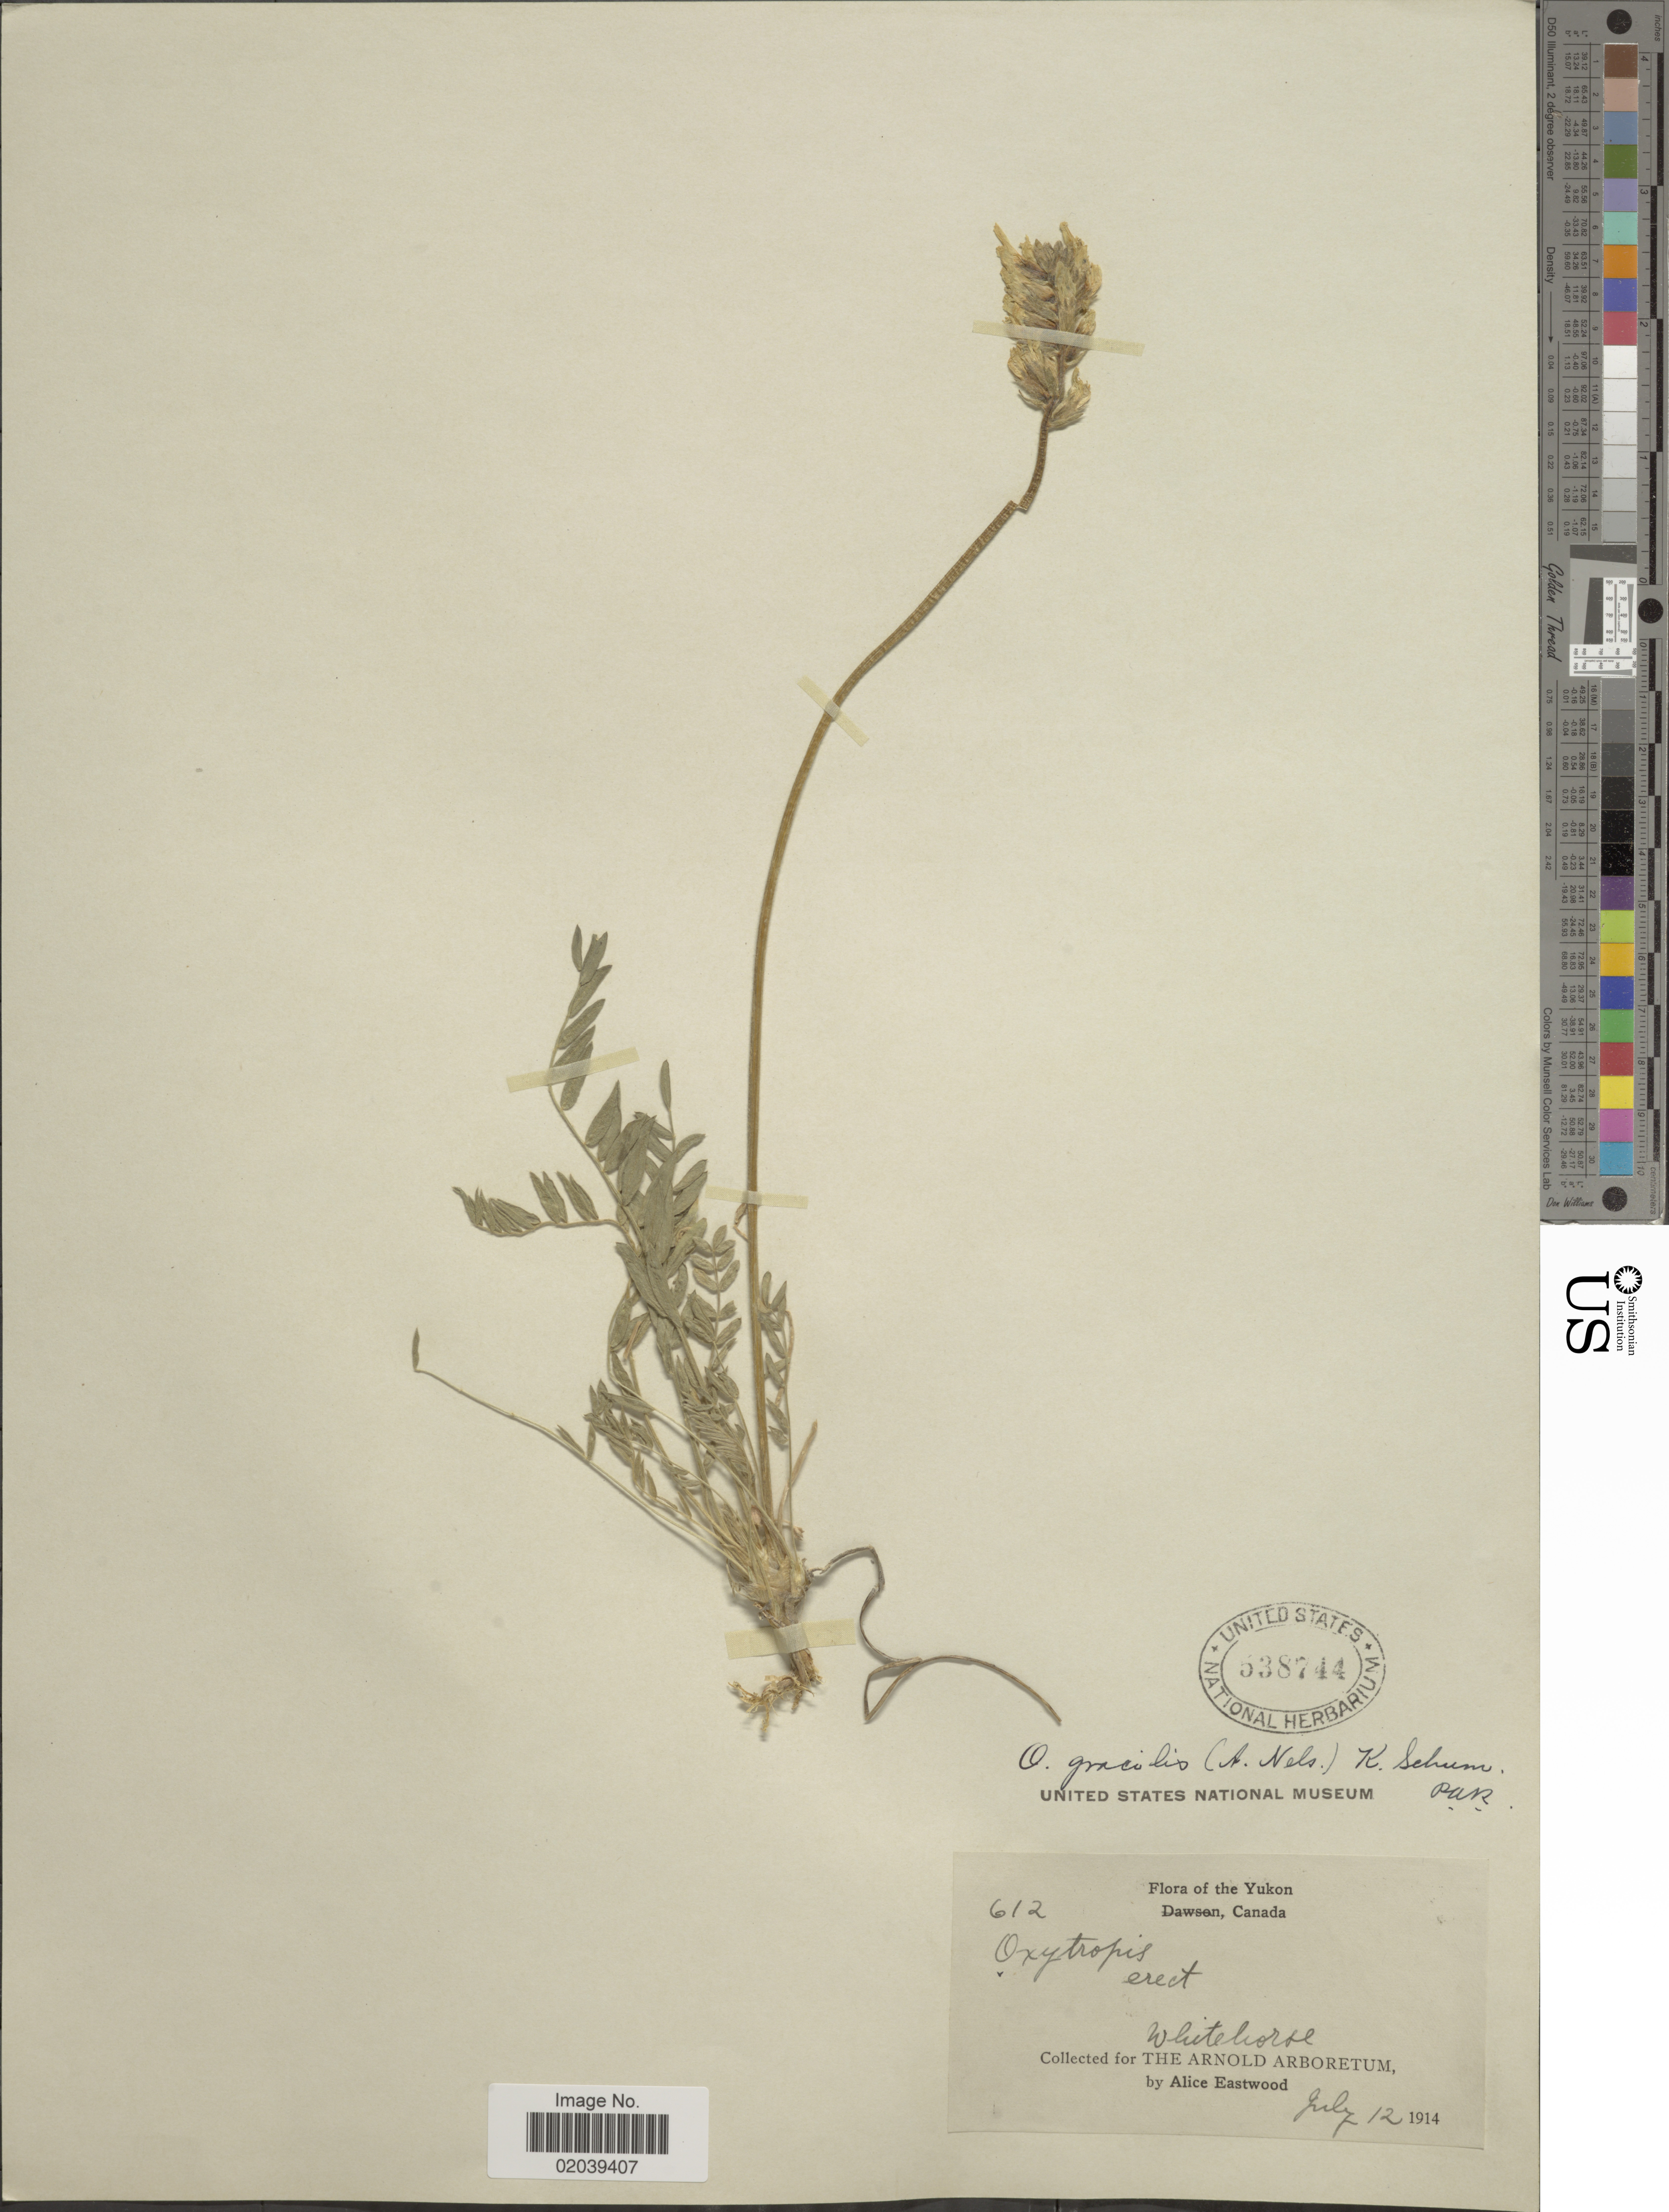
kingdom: Plantae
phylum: Tracheophyta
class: Magnoliopsida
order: Fabales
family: Fabaceae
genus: Oxytropis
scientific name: Oxytropis campestris var. gracilis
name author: (A. Nelson) Barneby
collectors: A. Eastwood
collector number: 612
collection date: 1914-07-12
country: Canada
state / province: Yukon Territory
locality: The Yukon. Whitehorse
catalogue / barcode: US 538744